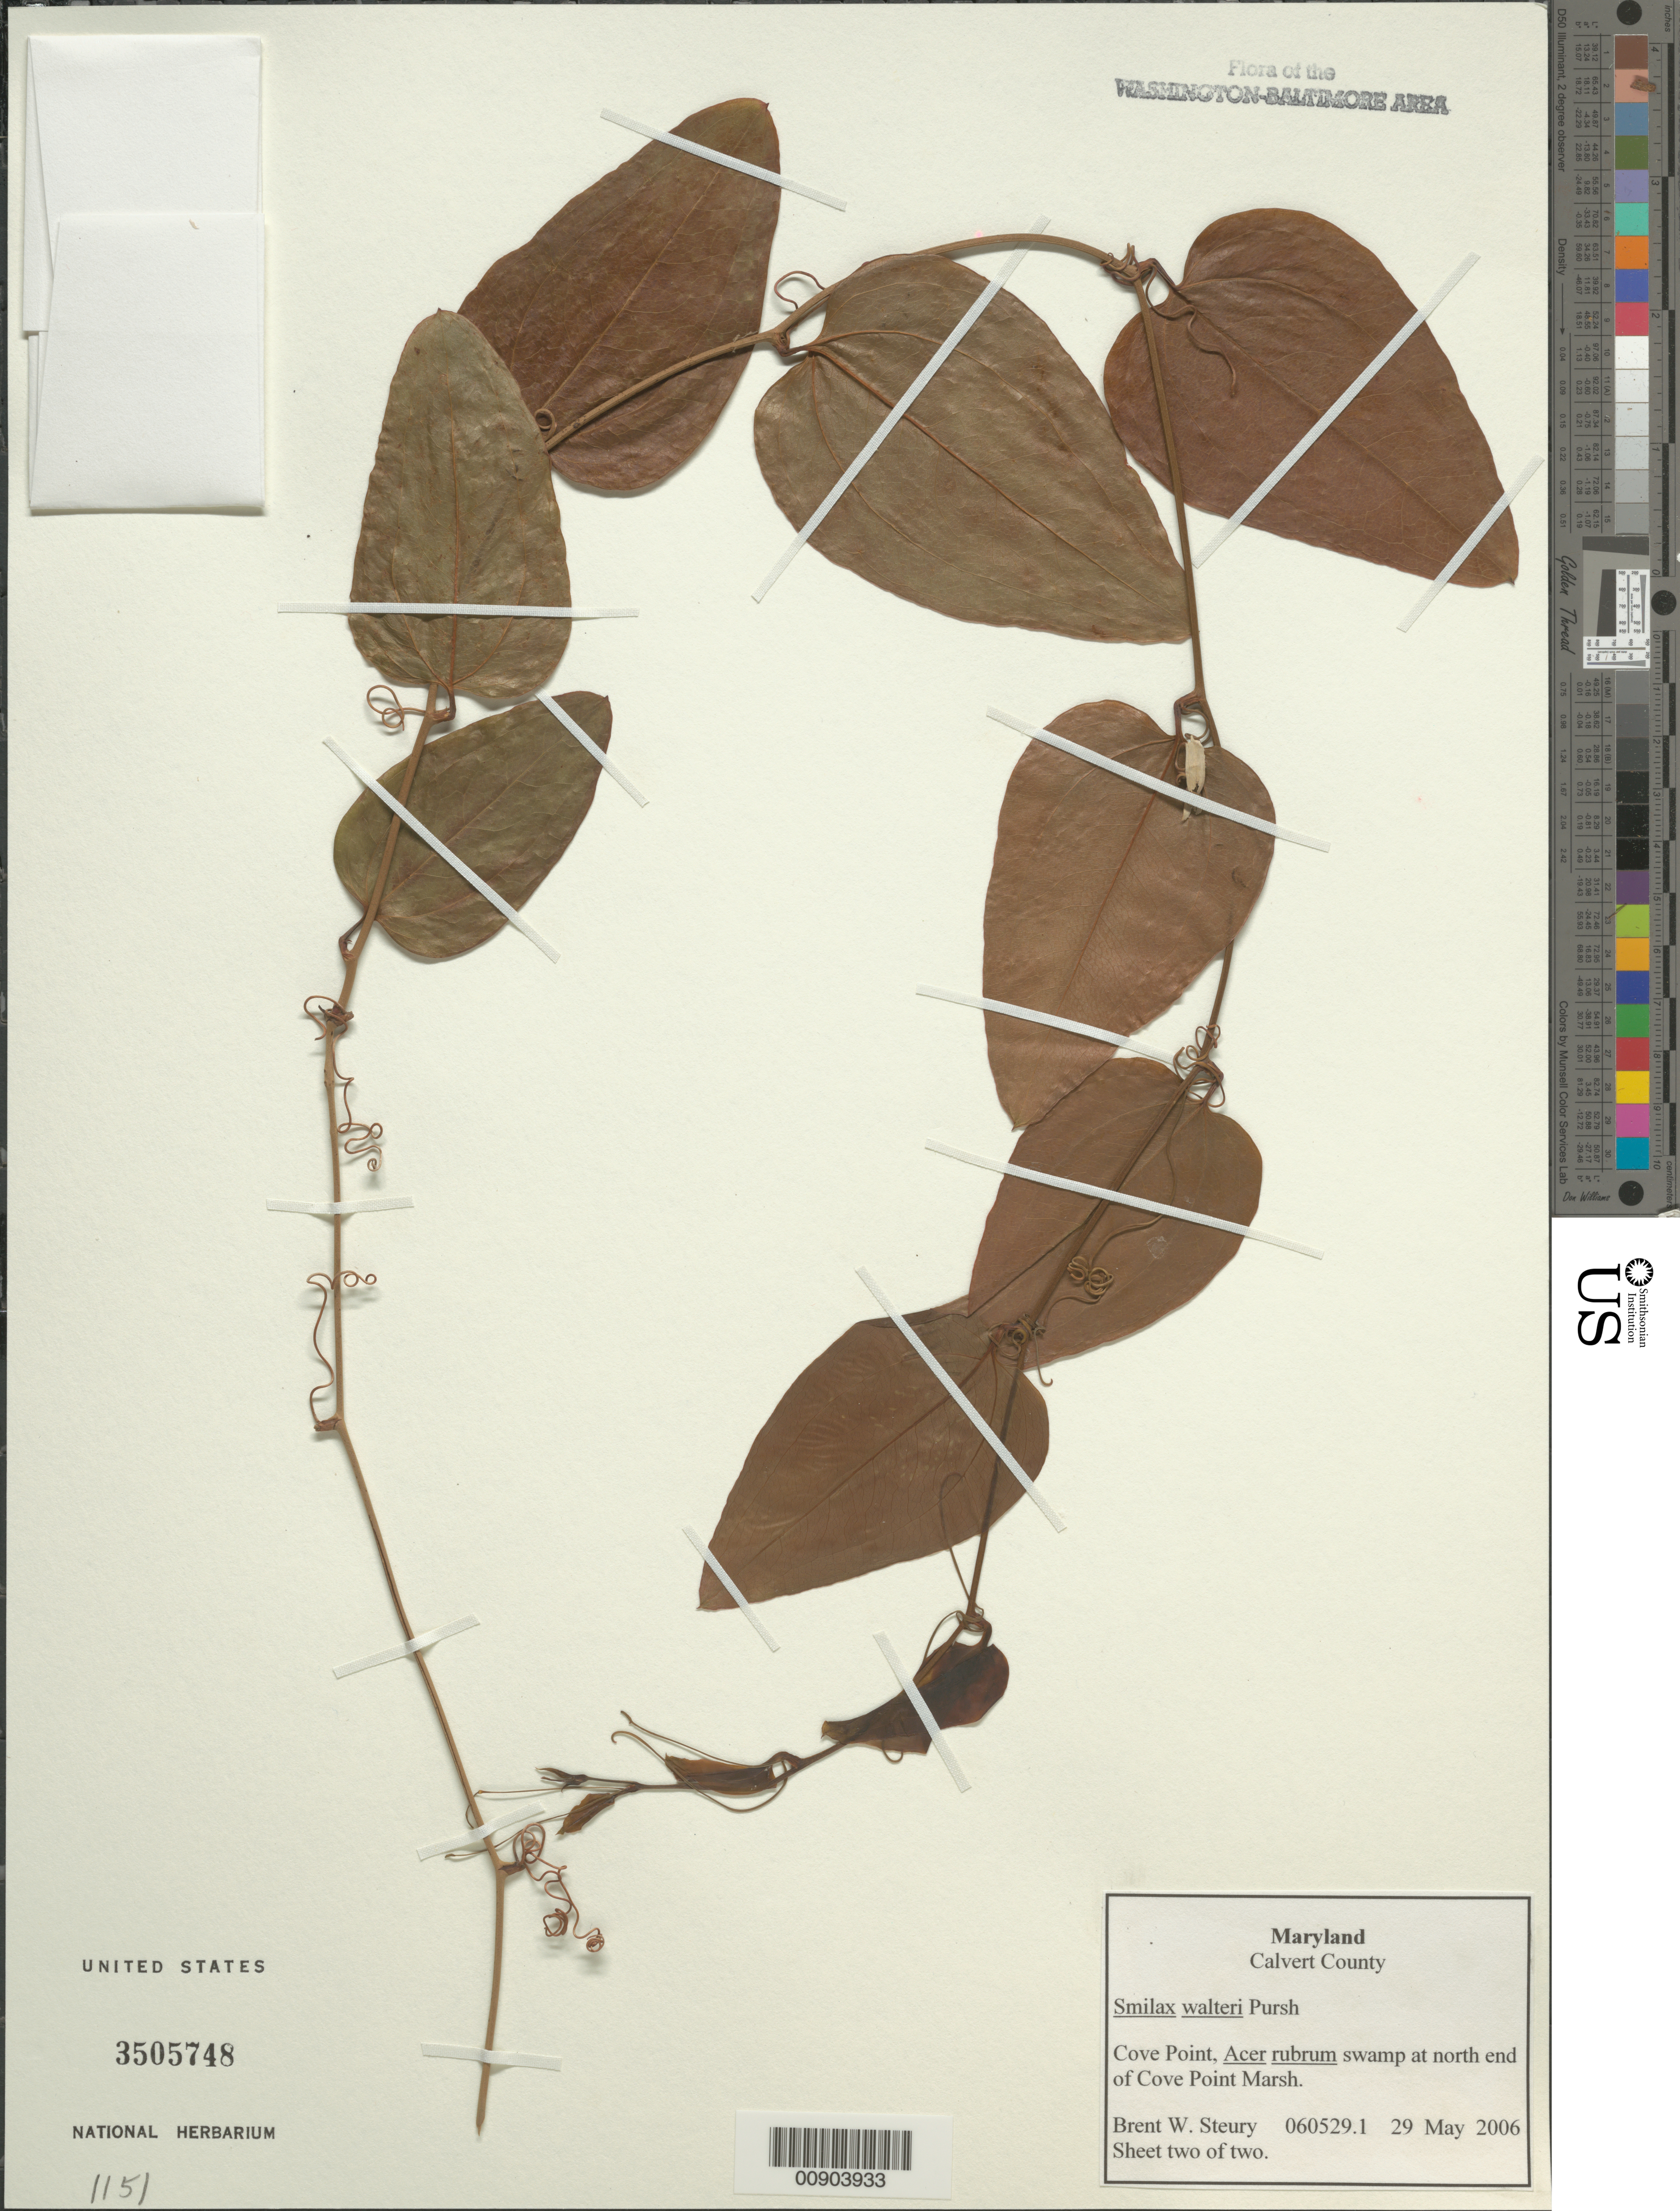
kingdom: Plantae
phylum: Tracheophyta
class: Liliopsida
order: Liliales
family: Smilacaceae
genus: Smilax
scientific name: Smilax walteri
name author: Pursh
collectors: B. Steury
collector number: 060529.1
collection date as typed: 29 May 2006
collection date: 2006-05-29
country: United States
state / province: Maryland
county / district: Calvert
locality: Cove Point, at north end of Cove Point Marsh.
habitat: Acer rubrum swamp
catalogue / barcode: US 3505748